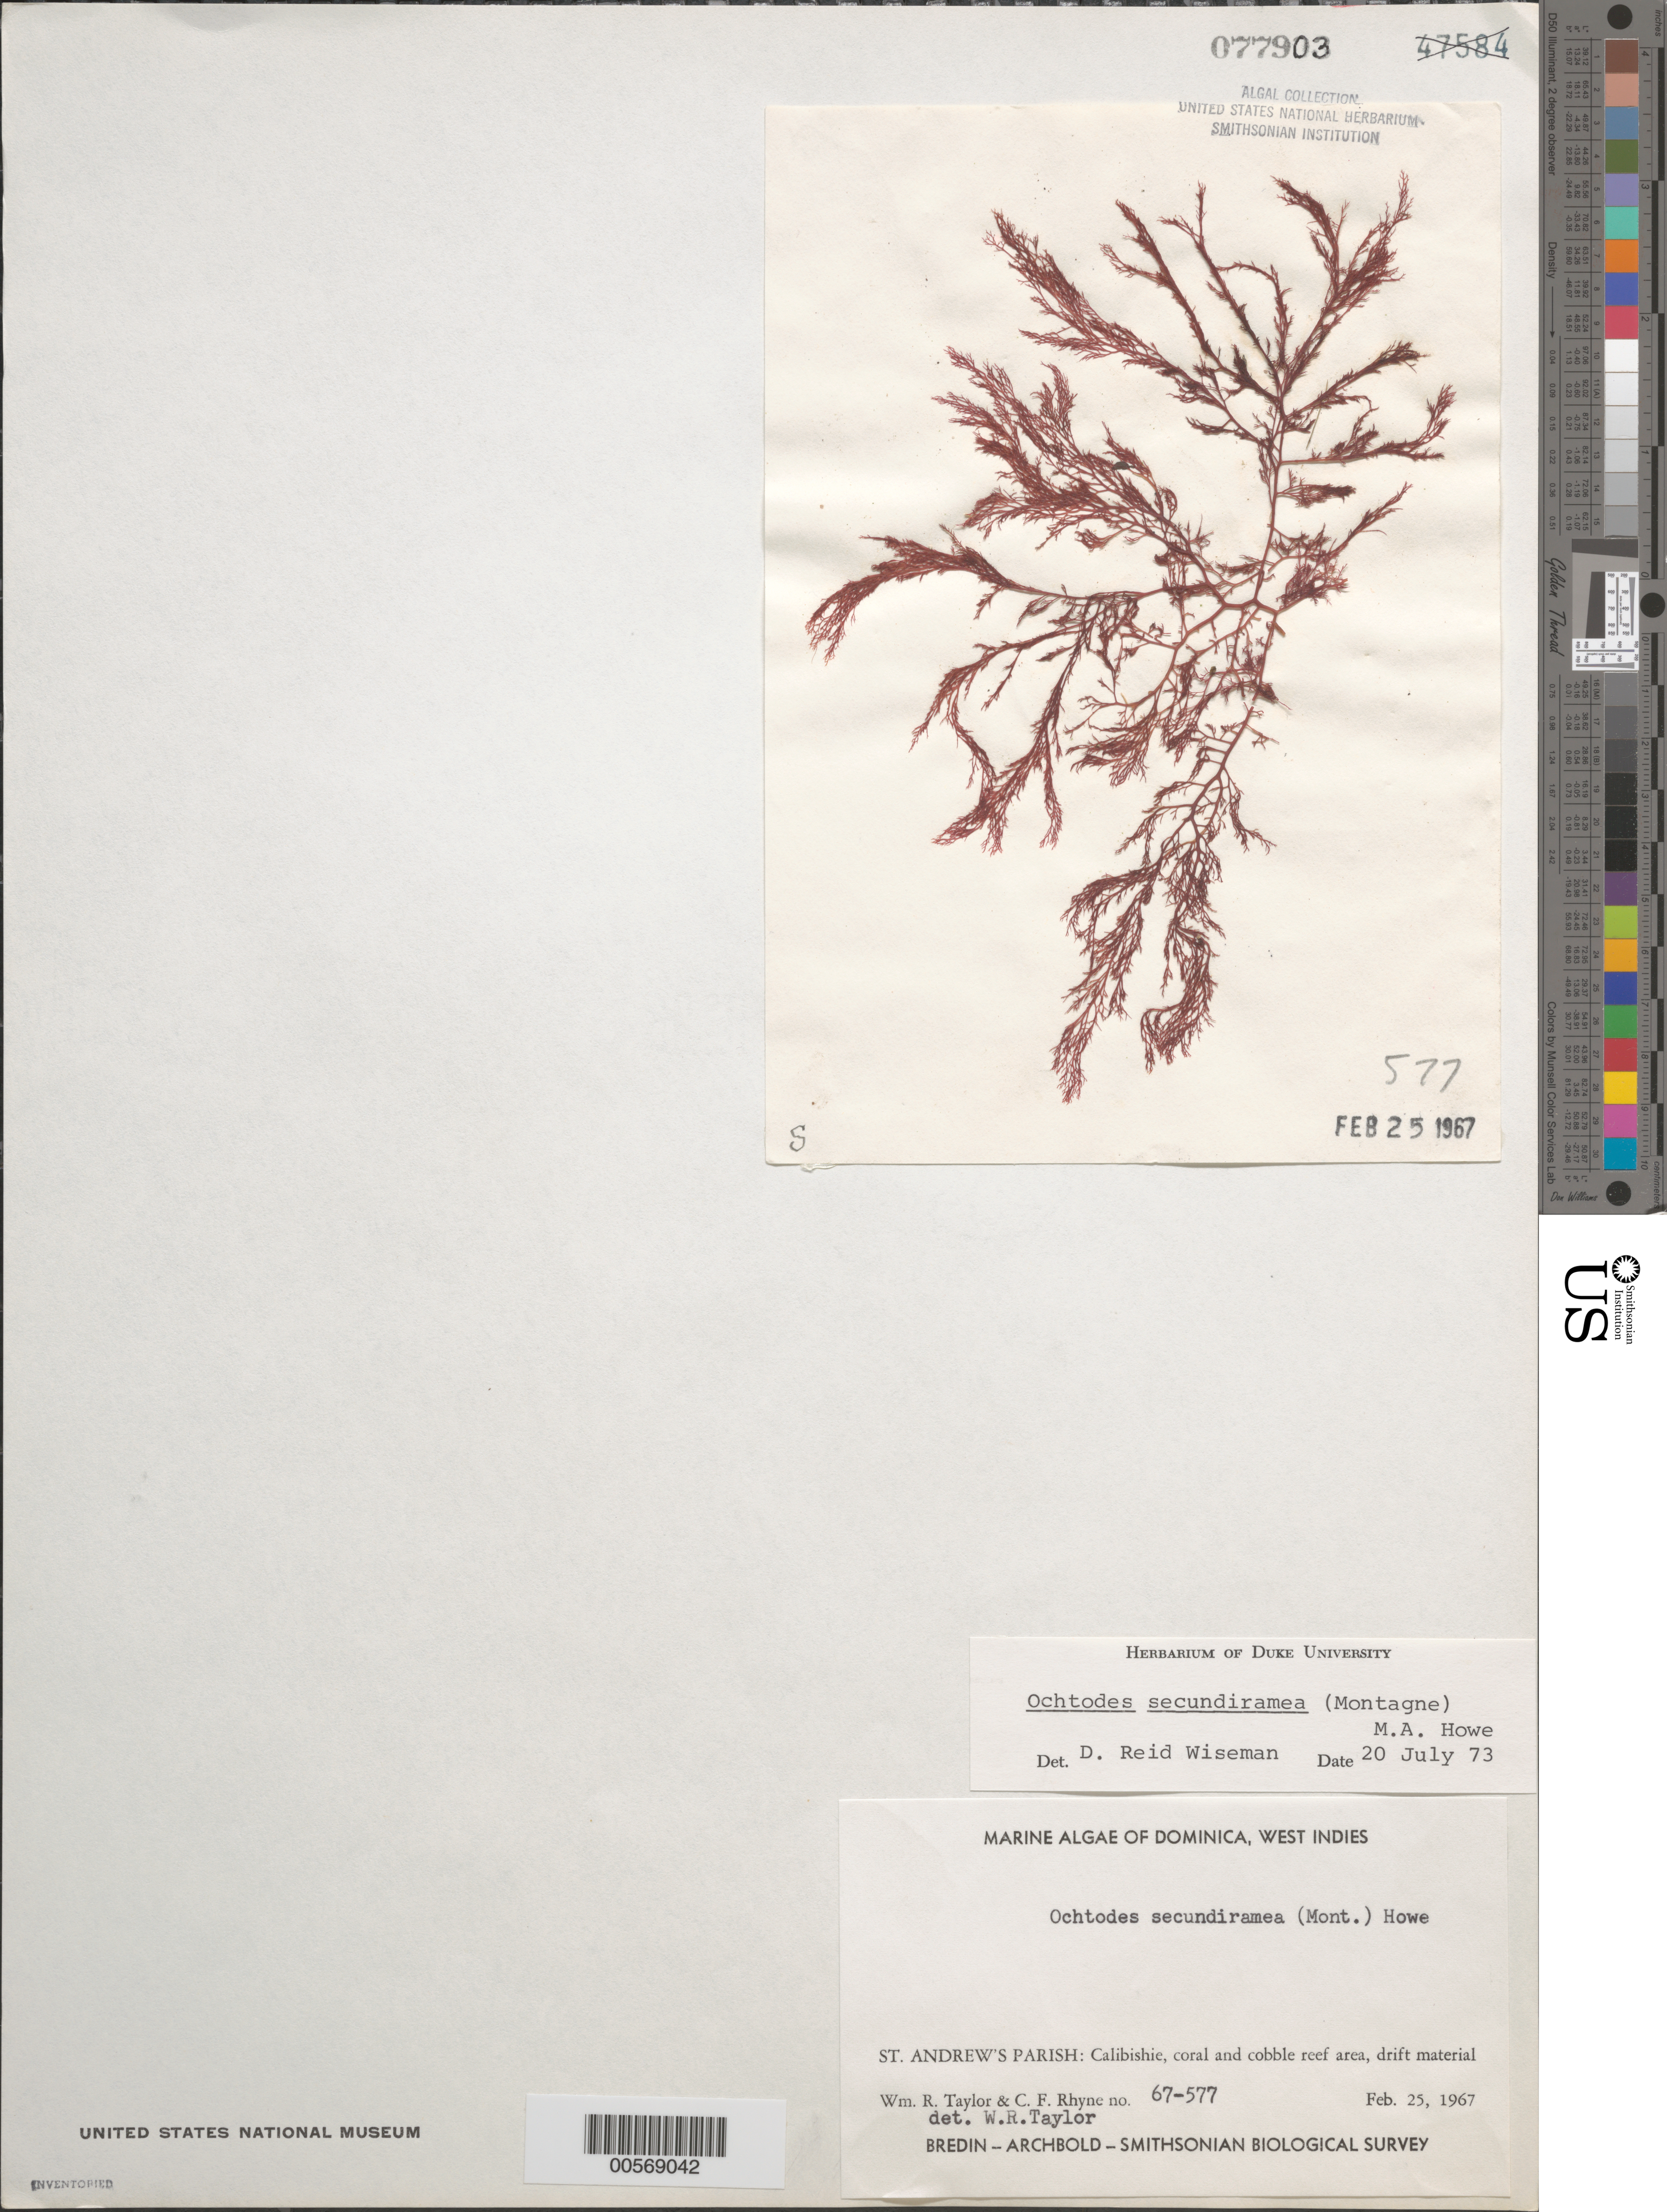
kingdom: Plantae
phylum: Rhodophyta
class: Florideophyceae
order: Gigartinales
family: Rhizophyllidaceae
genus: Ochtodes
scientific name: Ochtodes secundiramea, ined.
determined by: Wiseman, D. R.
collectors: W. R. Taylor & C. Rhyne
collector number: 67-577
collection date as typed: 25 Feb 1967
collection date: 1967-02-25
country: Dominica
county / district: St. Andrew's Parish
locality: Calibishie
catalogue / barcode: US 77903